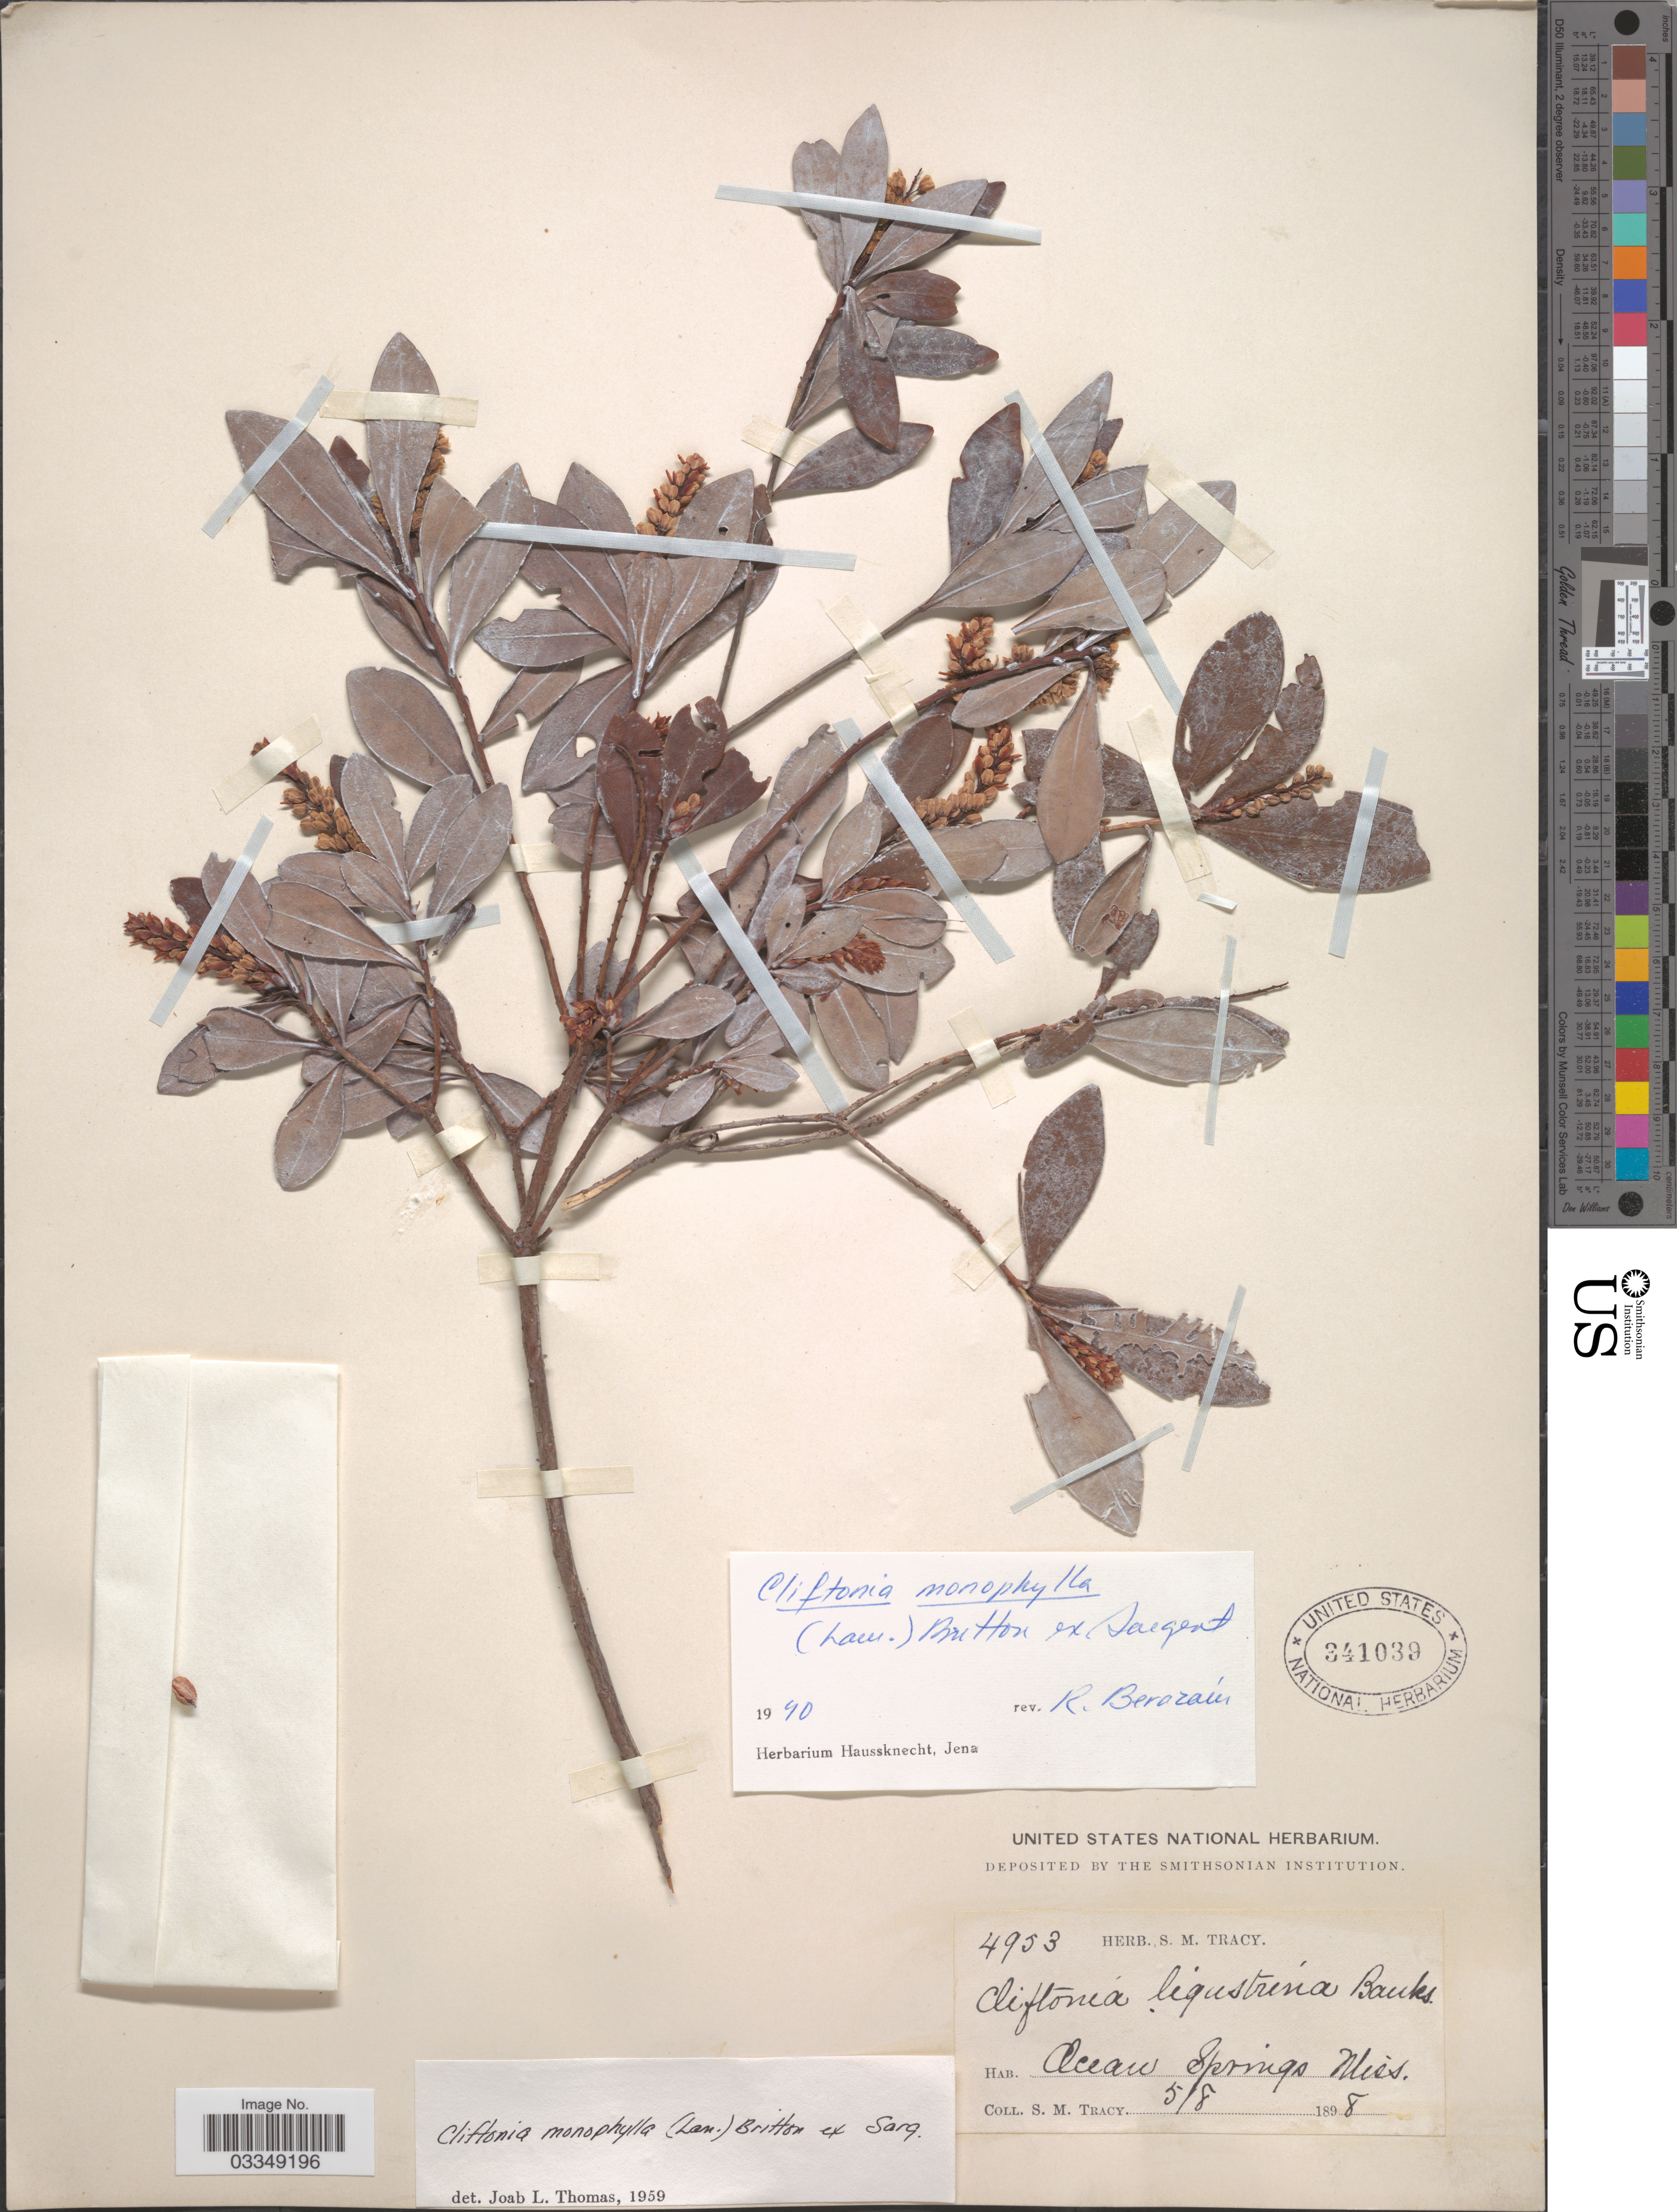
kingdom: Plantae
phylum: Tracheophyta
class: Magnoliopsida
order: Ericales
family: Cyrillaceae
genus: Cliftonia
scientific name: Cliftonia monophylla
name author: (Lam.) Britton ex Sarg.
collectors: S. M. Tracy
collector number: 4953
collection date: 1898-05-08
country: United States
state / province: Mississippi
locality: Ocean Springs.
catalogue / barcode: US 341039